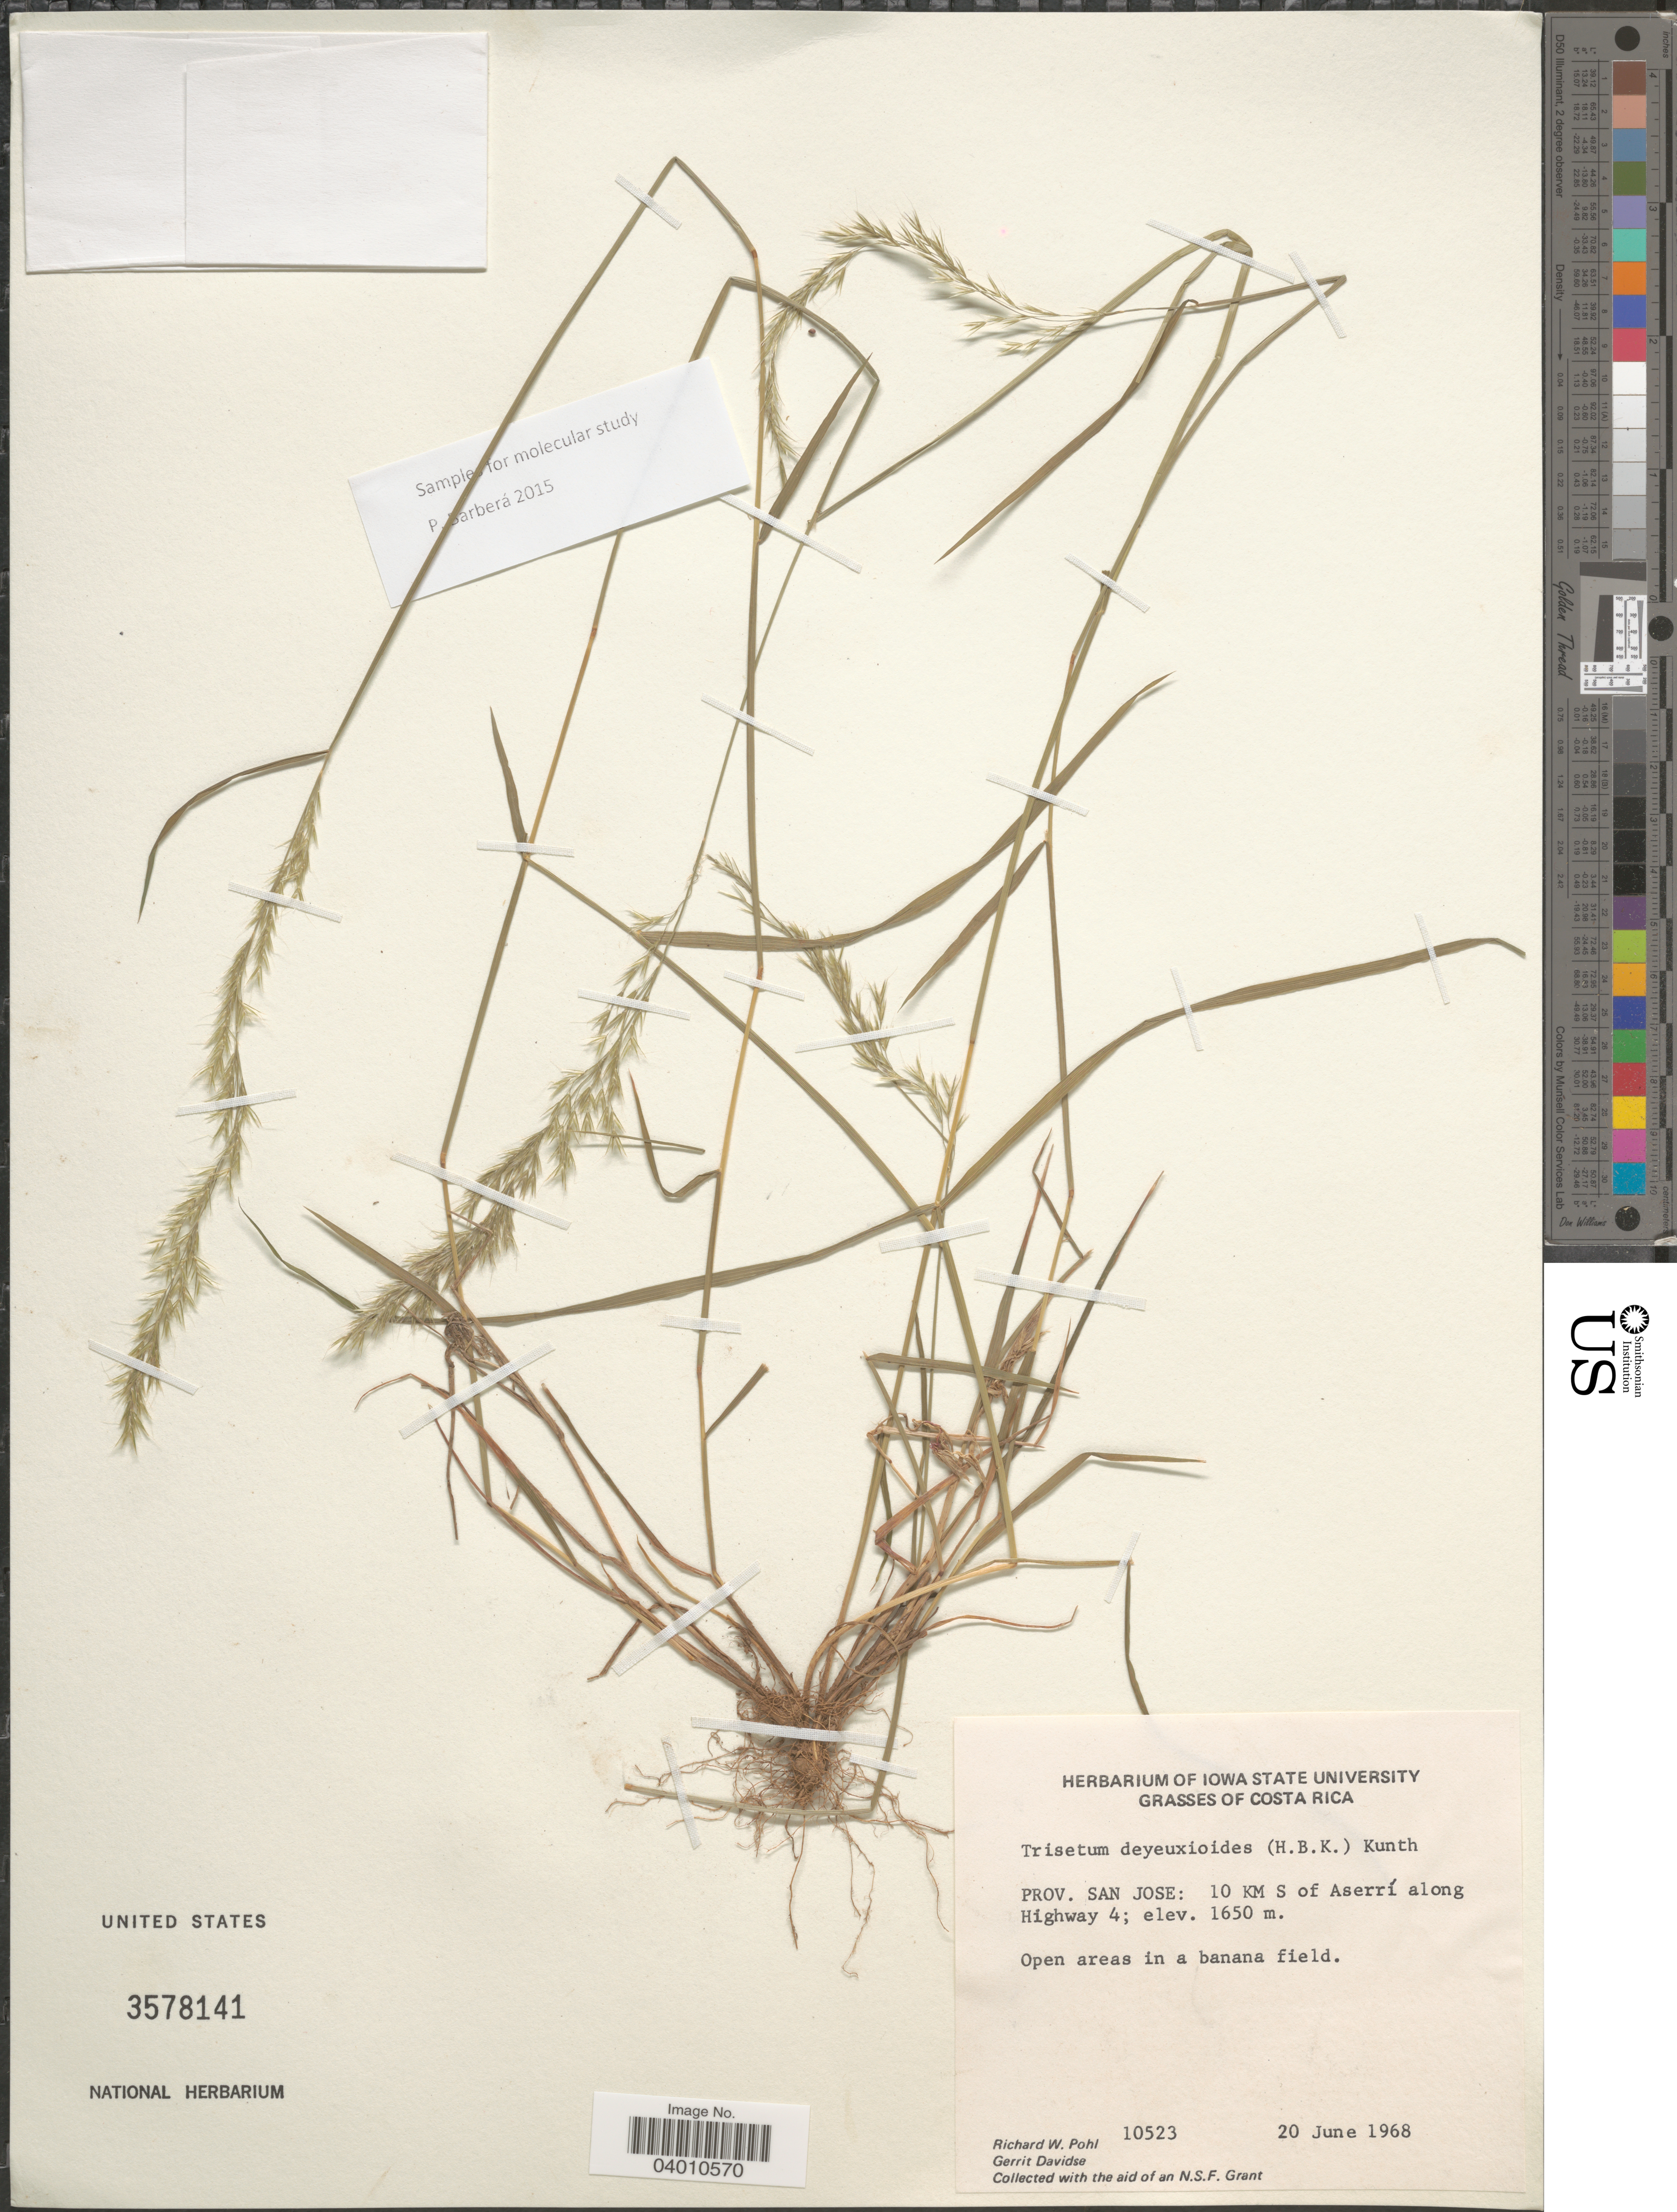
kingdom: Plantae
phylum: Tracheophyta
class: Liliopsida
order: Poales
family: Poaceae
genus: Peyritschia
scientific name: Peyritschia deyeuxioides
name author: (Kunth) Finot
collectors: R. W. Pohl & G. Davidse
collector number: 10523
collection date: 1968-06-20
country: Costa Rica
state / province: San José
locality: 10 KM S of Aserrí along Highway 4.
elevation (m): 1650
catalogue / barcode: US 3578141